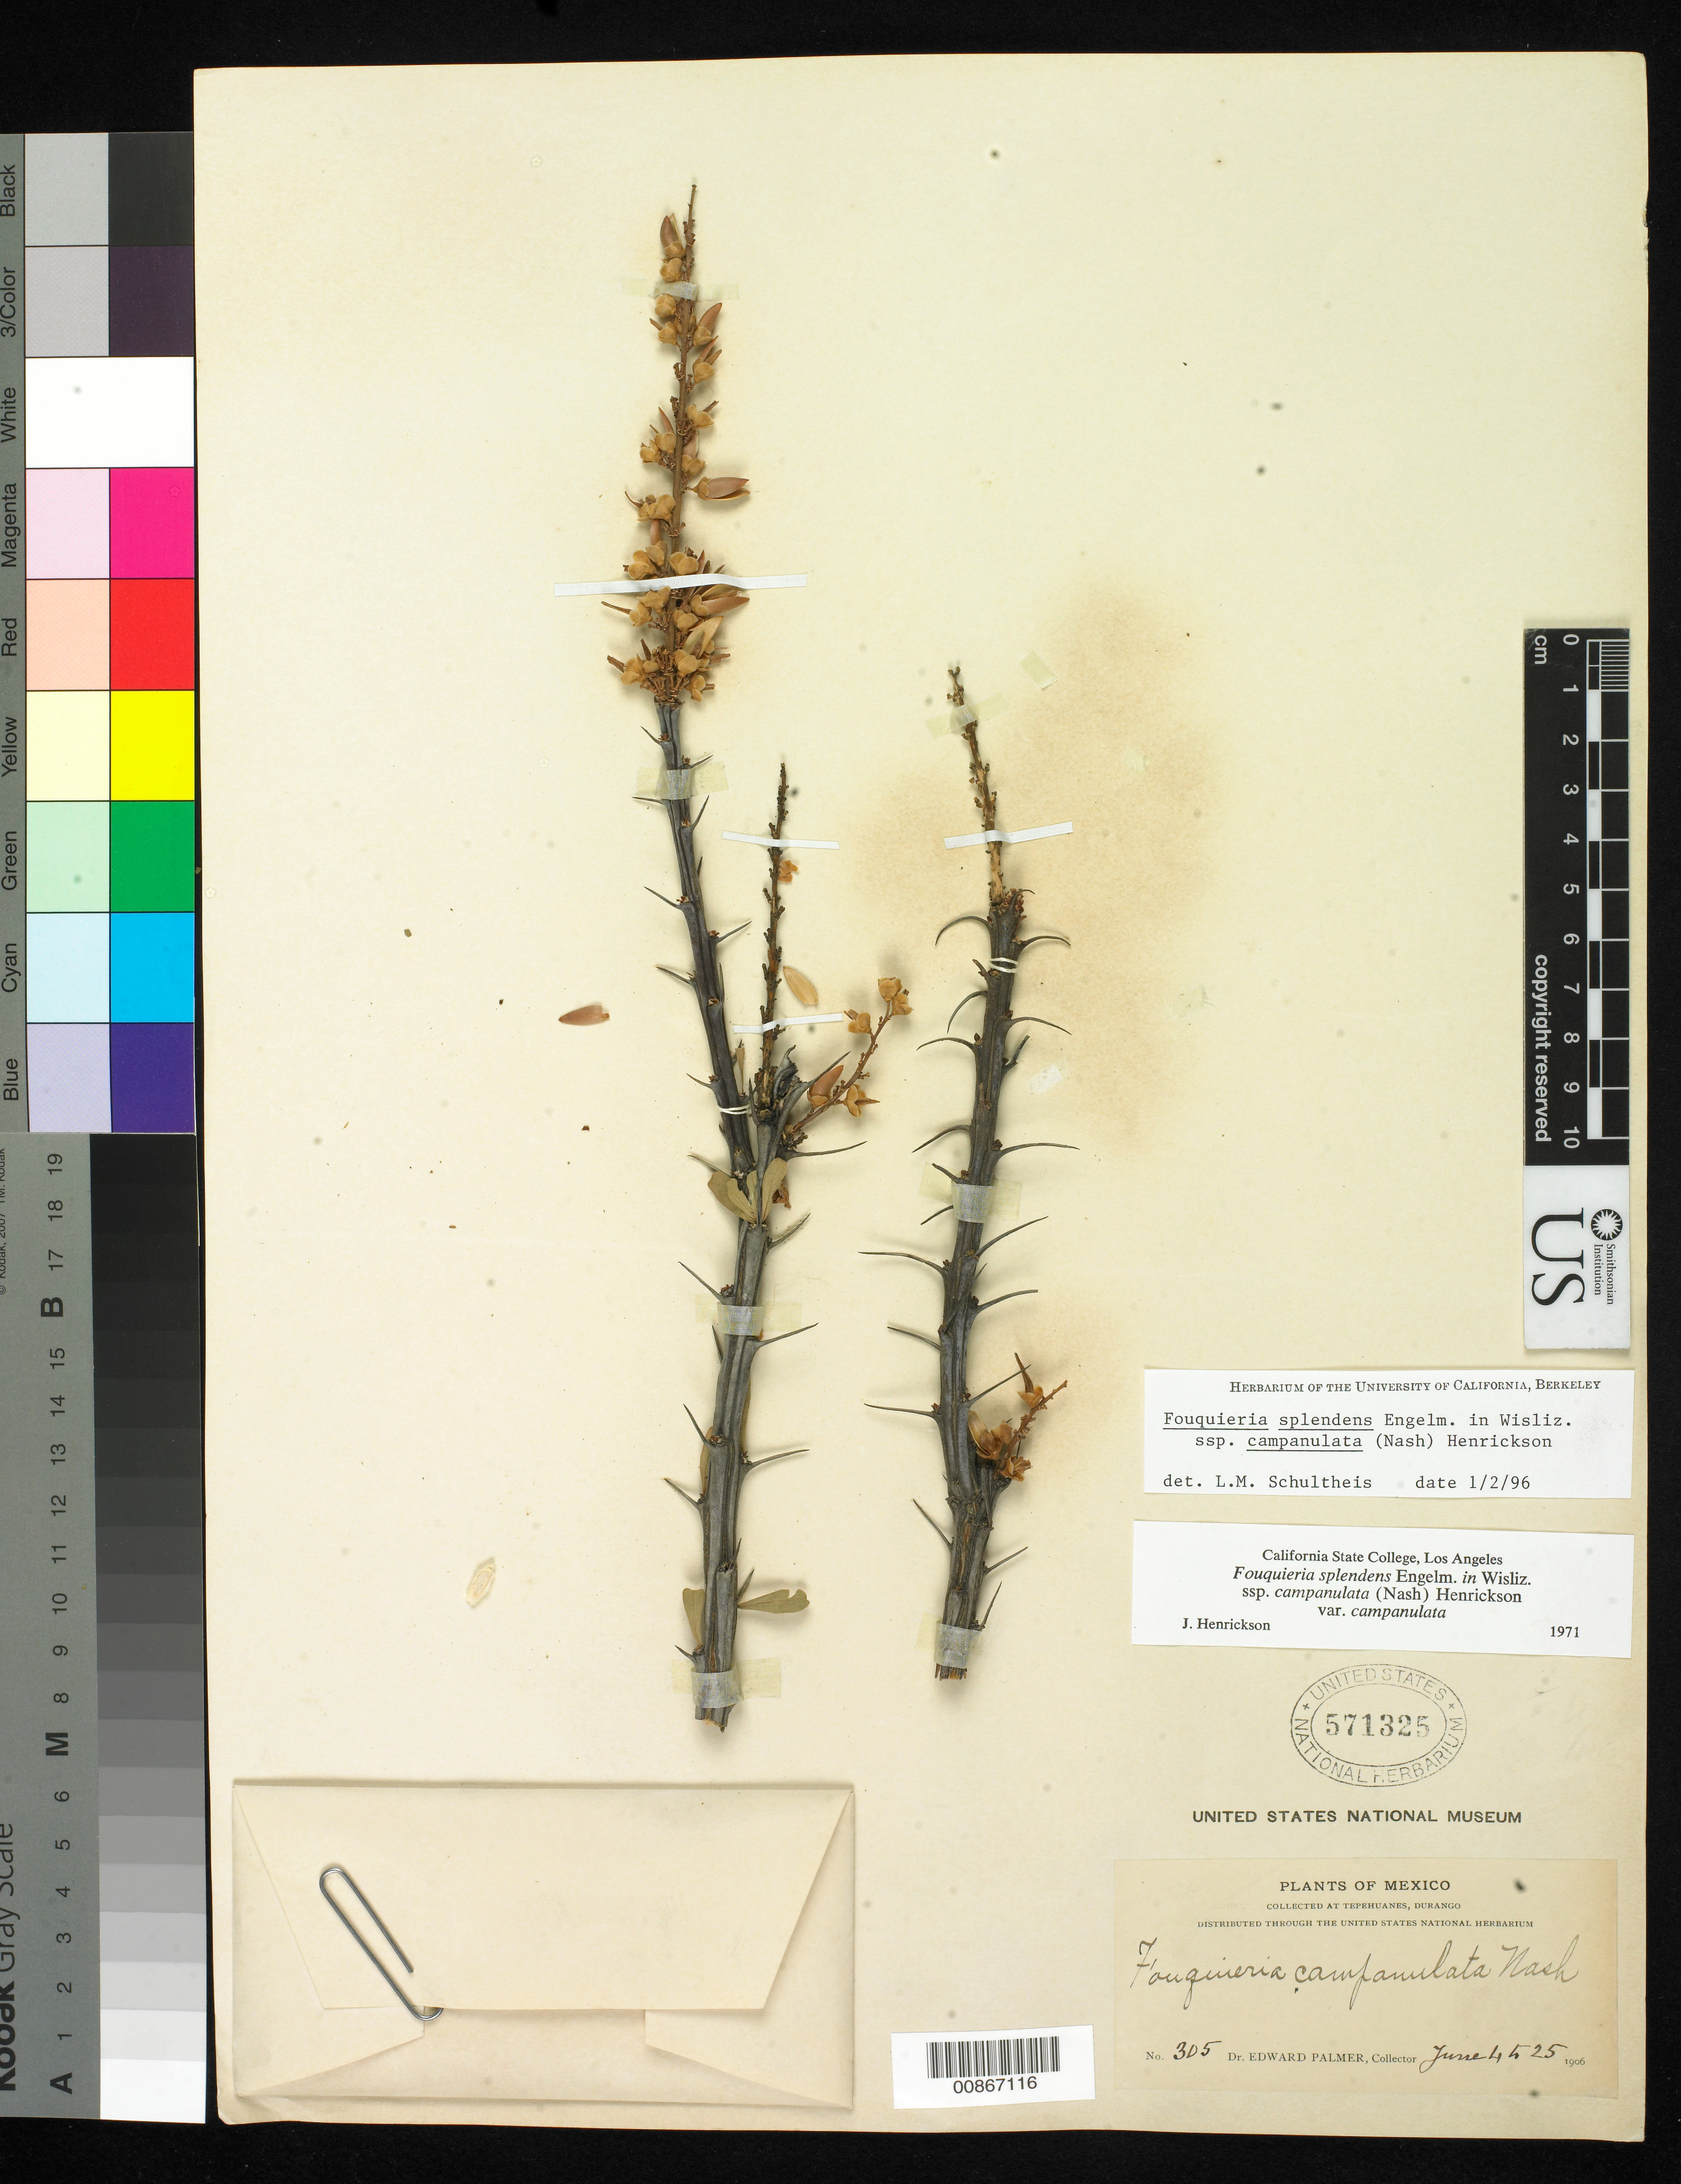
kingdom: Plantae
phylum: Tracheophyta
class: Magnoliopsida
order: Ericales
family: Fouquieriaceae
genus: Fouquieria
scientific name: Fouquieria splendens subsp. campanulata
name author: Engelm.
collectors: E. Palmer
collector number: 305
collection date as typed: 04 Jun 1906 to 25 Jun 1906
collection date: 1906-06-04/1906-06-25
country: Mexico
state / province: Durango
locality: Tepehuanes, Durango.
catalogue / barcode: US 571325